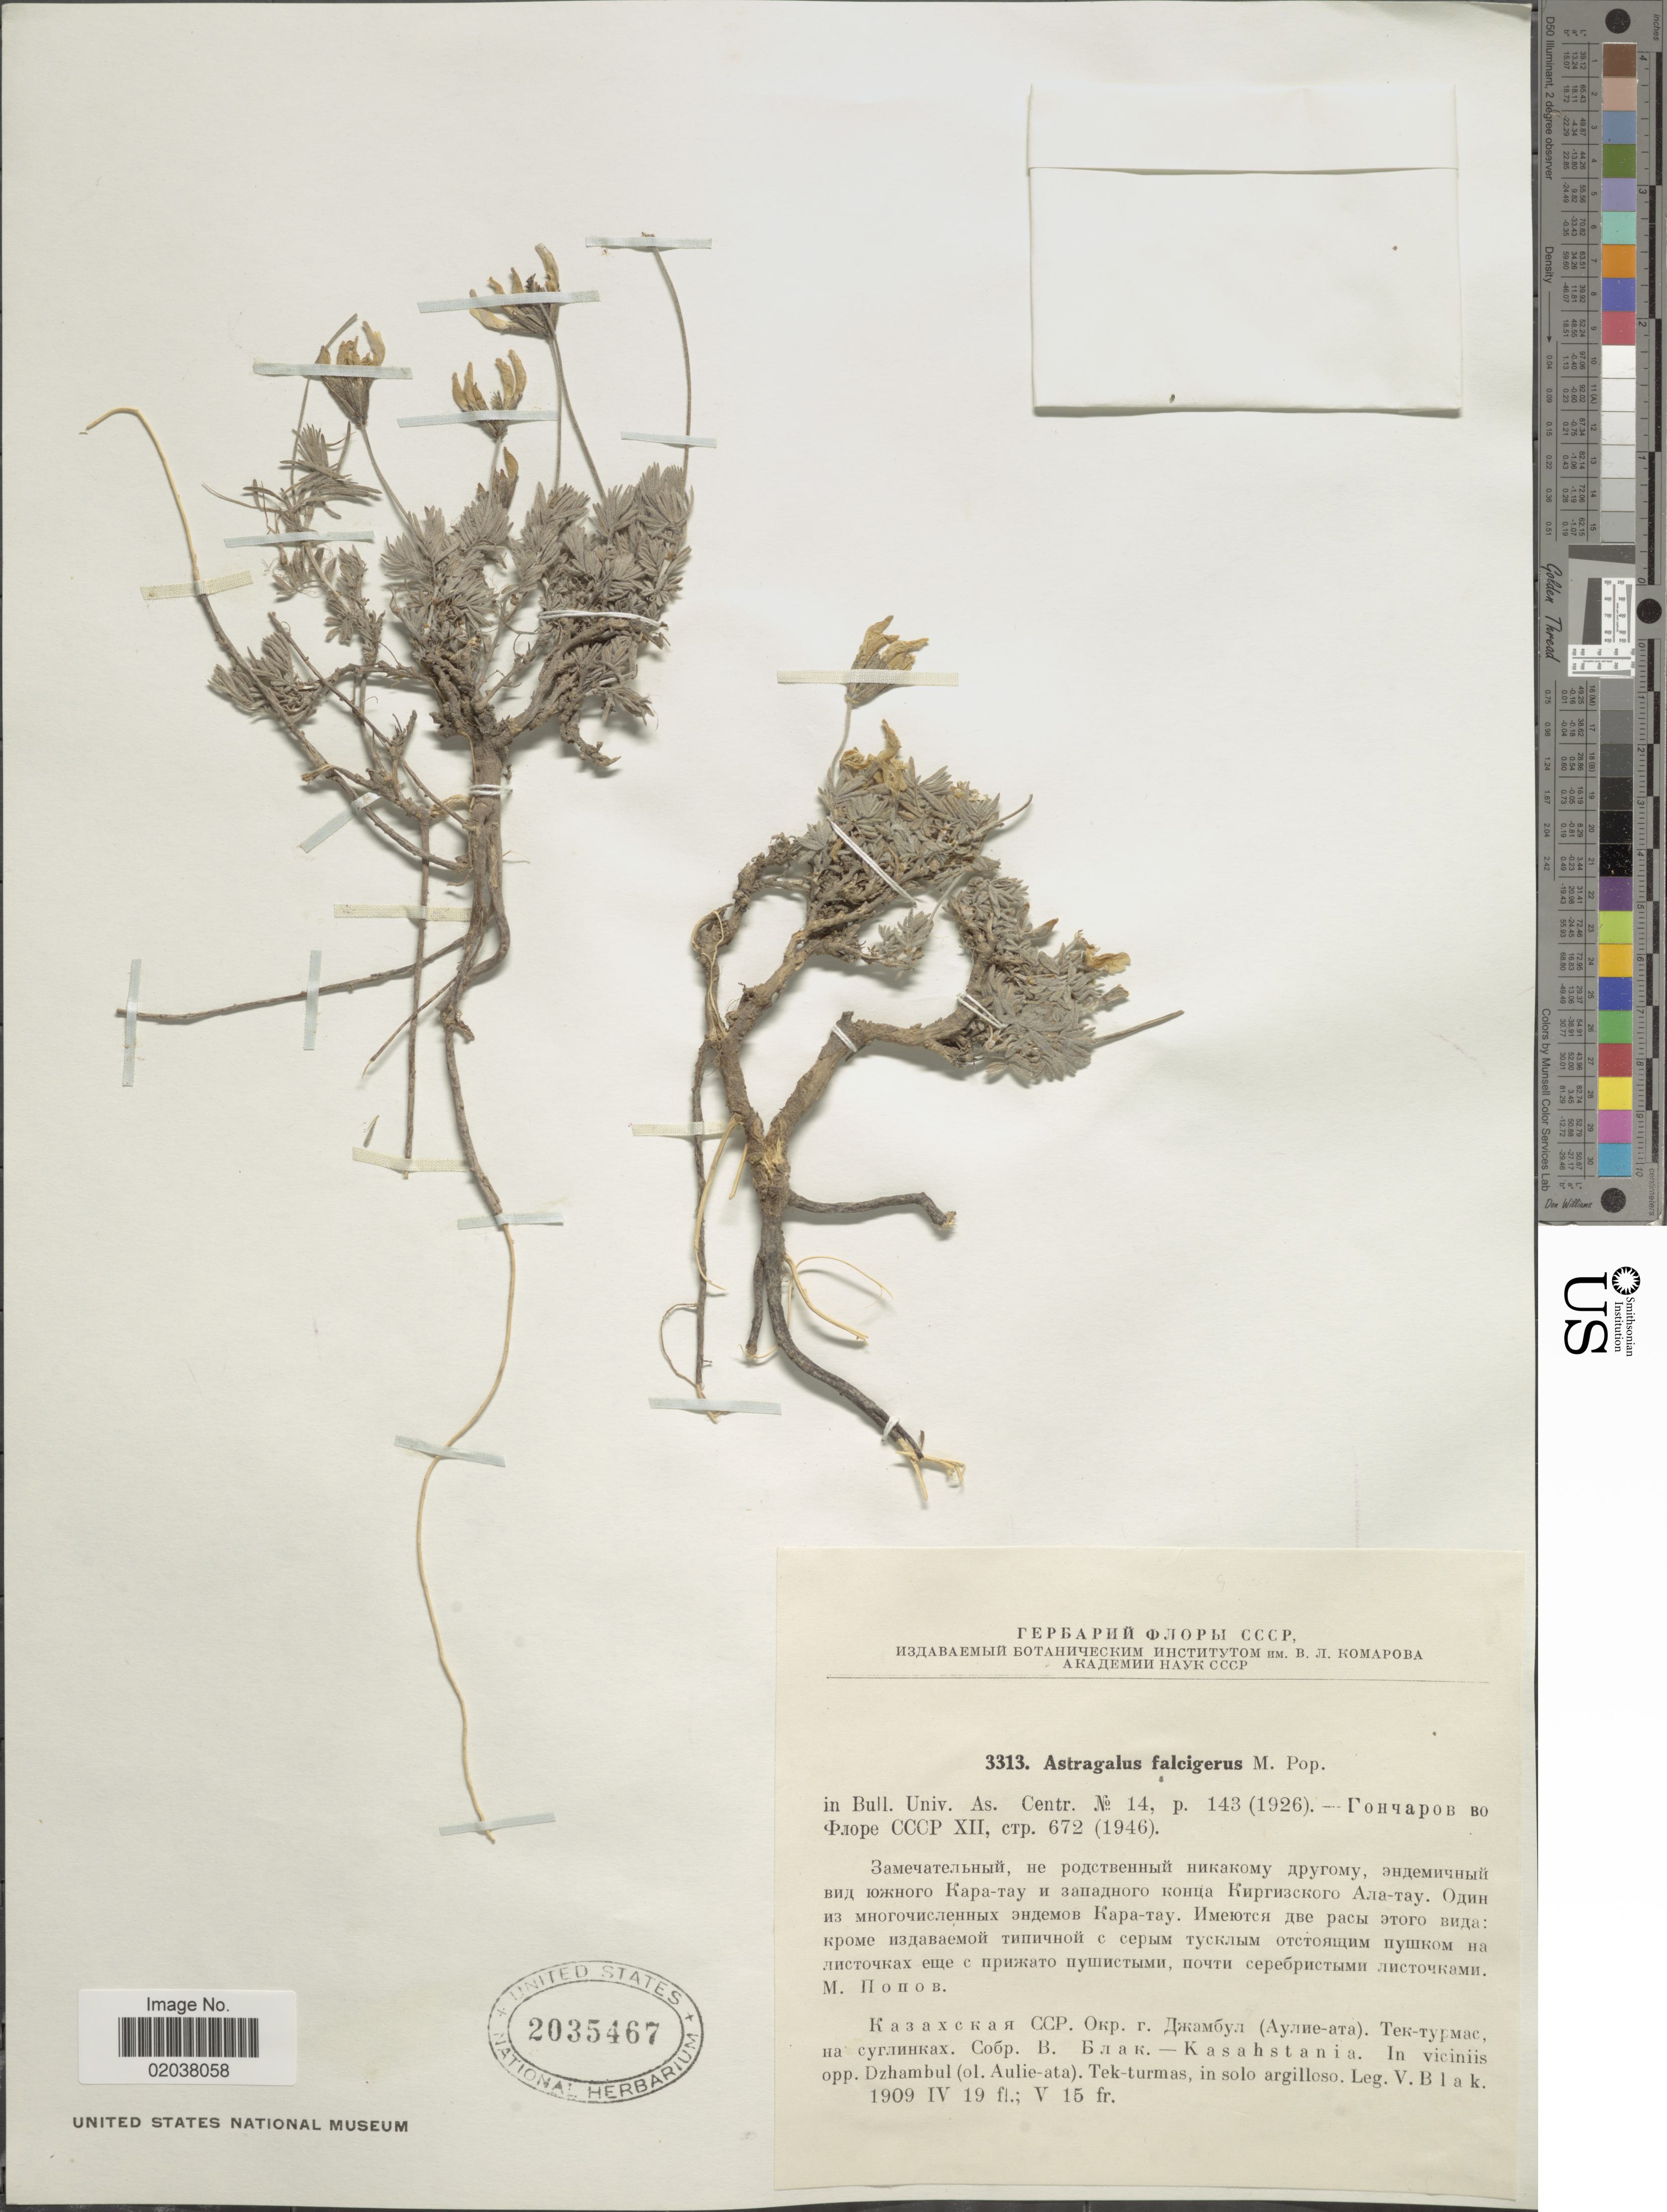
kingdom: Plantae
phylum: Tracheophyta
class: Magnoliopsida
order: Fabales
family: Fabaceae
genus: Astragalus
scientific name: Astragalus falcigerus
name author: Popov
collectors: V. Blak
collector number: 3313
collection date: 1909-04-19/1909-05-15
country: Kazakhstan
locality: Kasahstania. In viciniis opp. Dzhambul (ol. Aulie-ata). Tek-turmas, in solo argilloso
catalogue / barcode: US 2035467